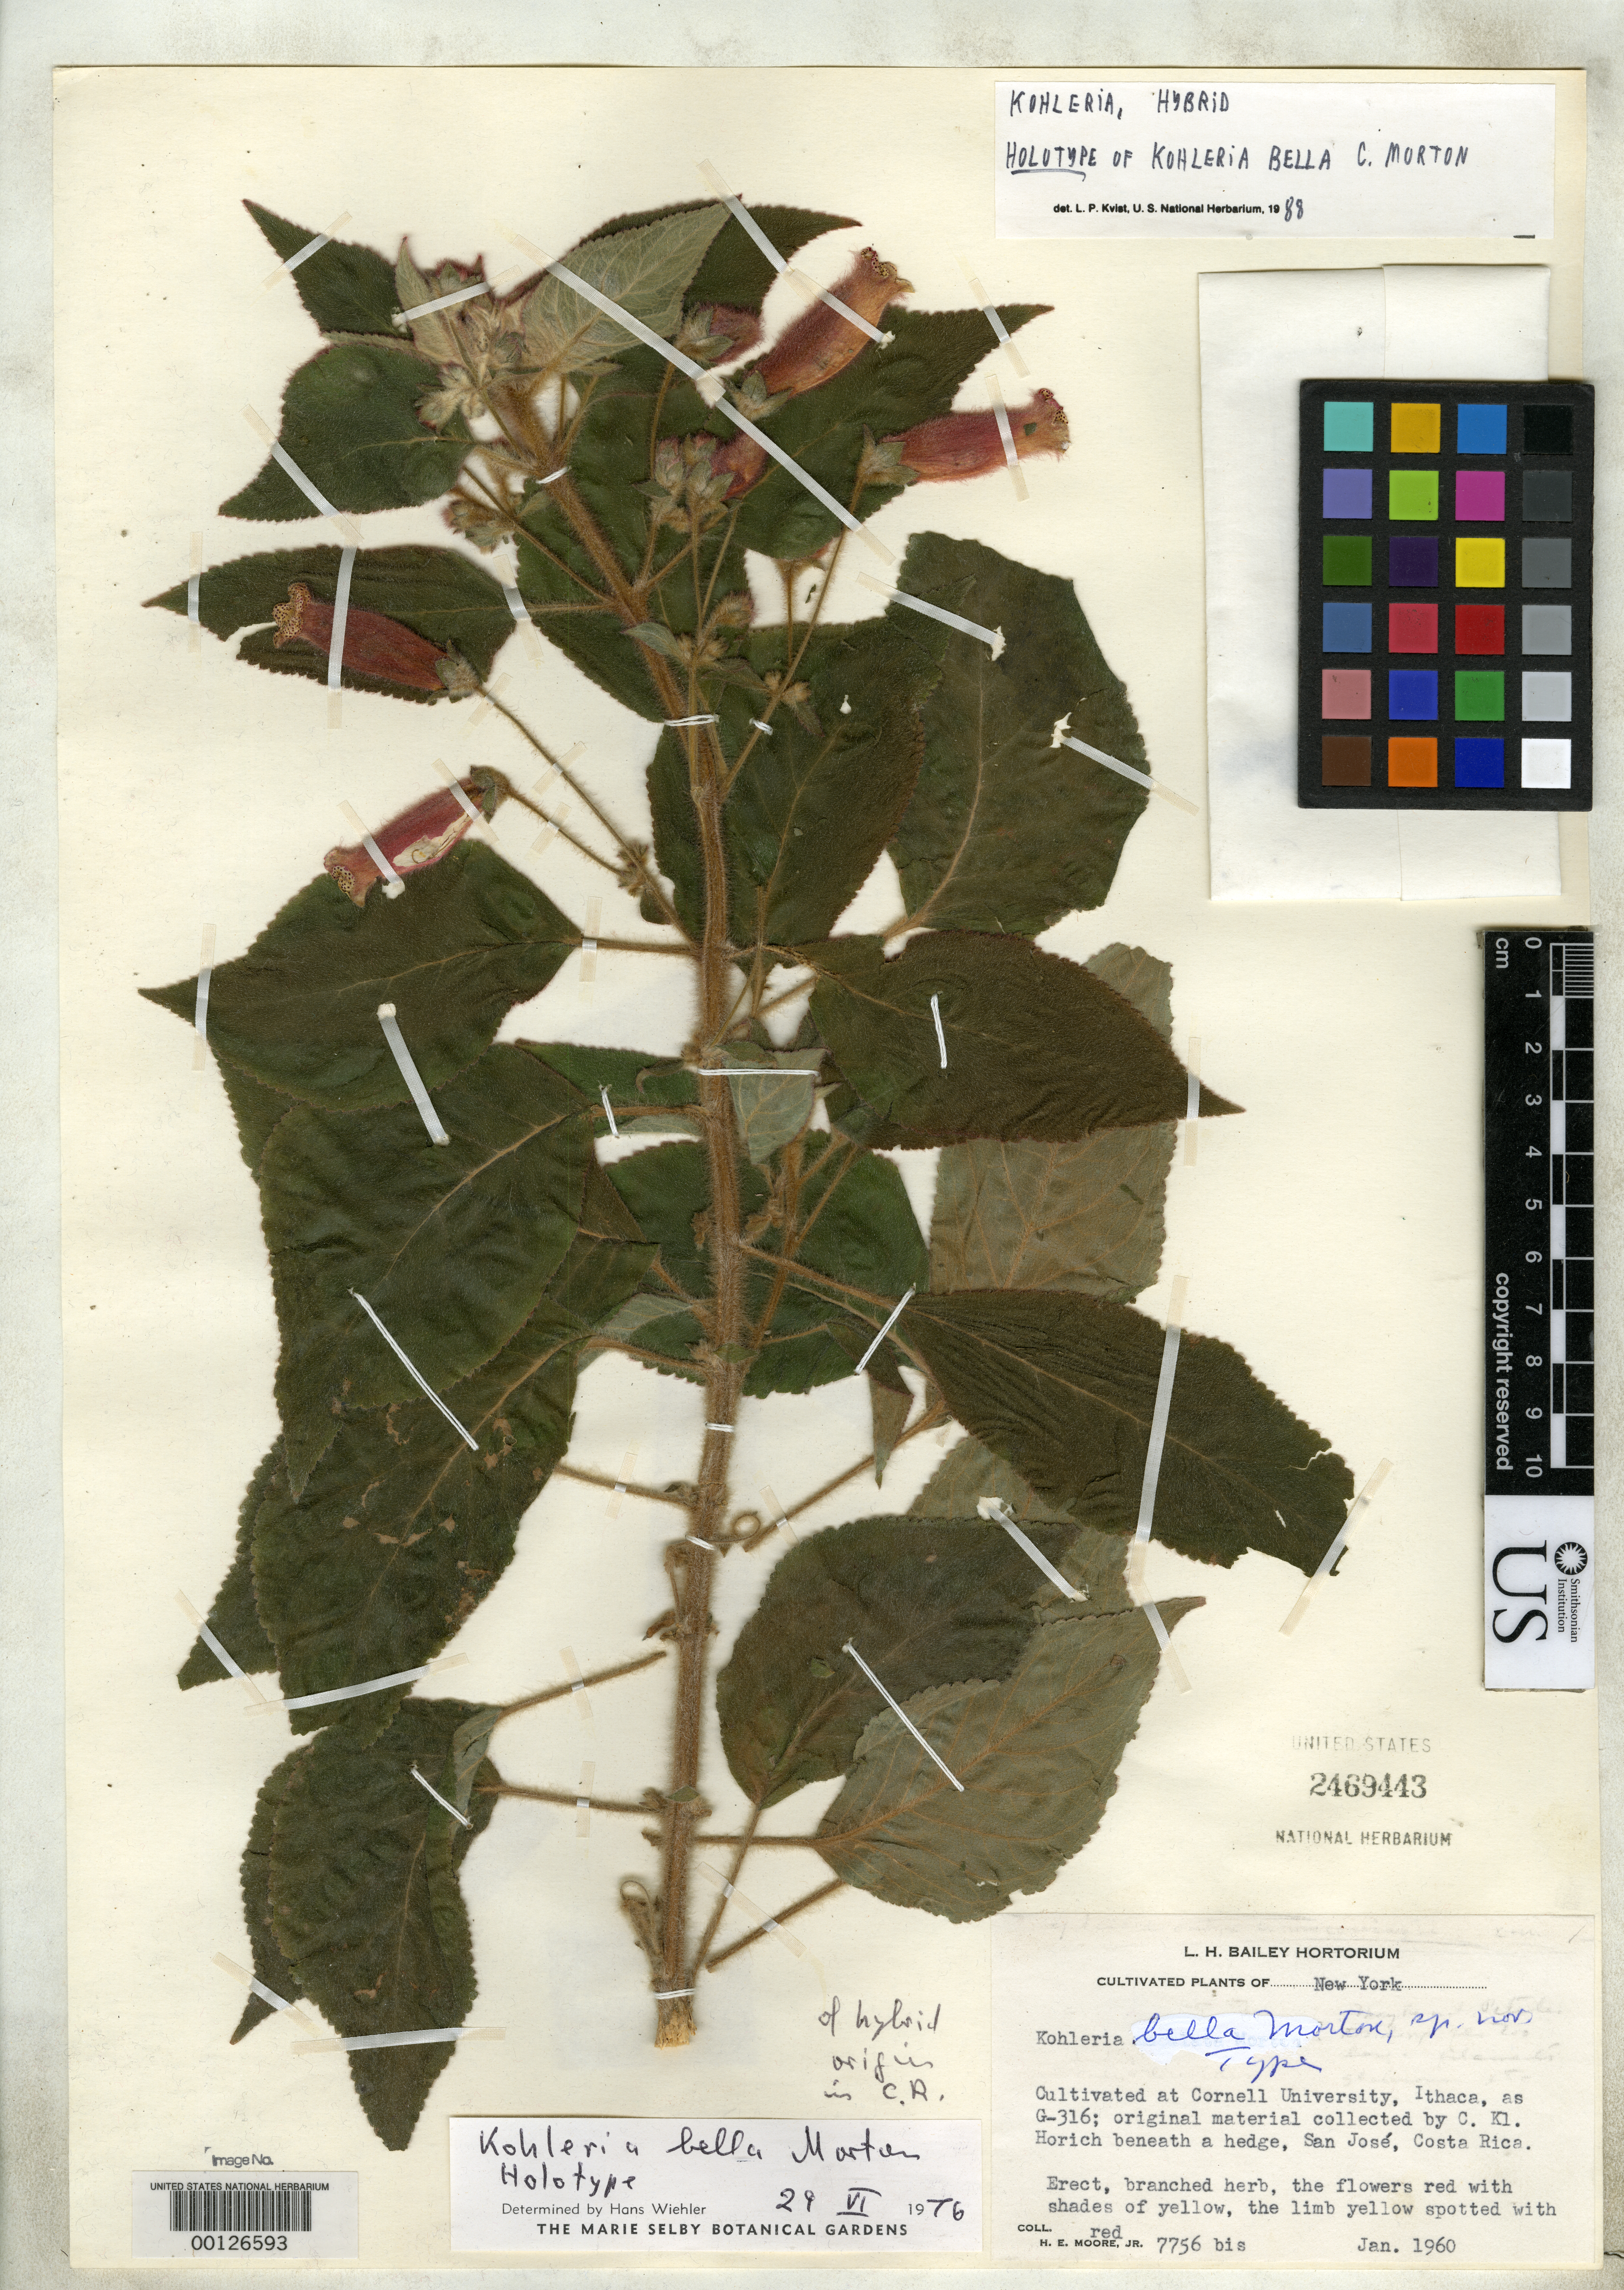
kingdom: Plantae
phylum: Tracheophyta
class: Magnoliopsida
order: Lamiales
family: Gesneriaceae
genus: Kohleria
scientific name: Kohleria bella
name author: C.V. Morton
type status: Holotype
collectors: H. E. Moore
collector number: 7756 bis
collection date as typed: Jan 1960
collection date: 1960-01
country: Costa Rica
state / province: San José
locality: Cultivated at Bailey Hortorium.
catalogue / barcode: US 2469443